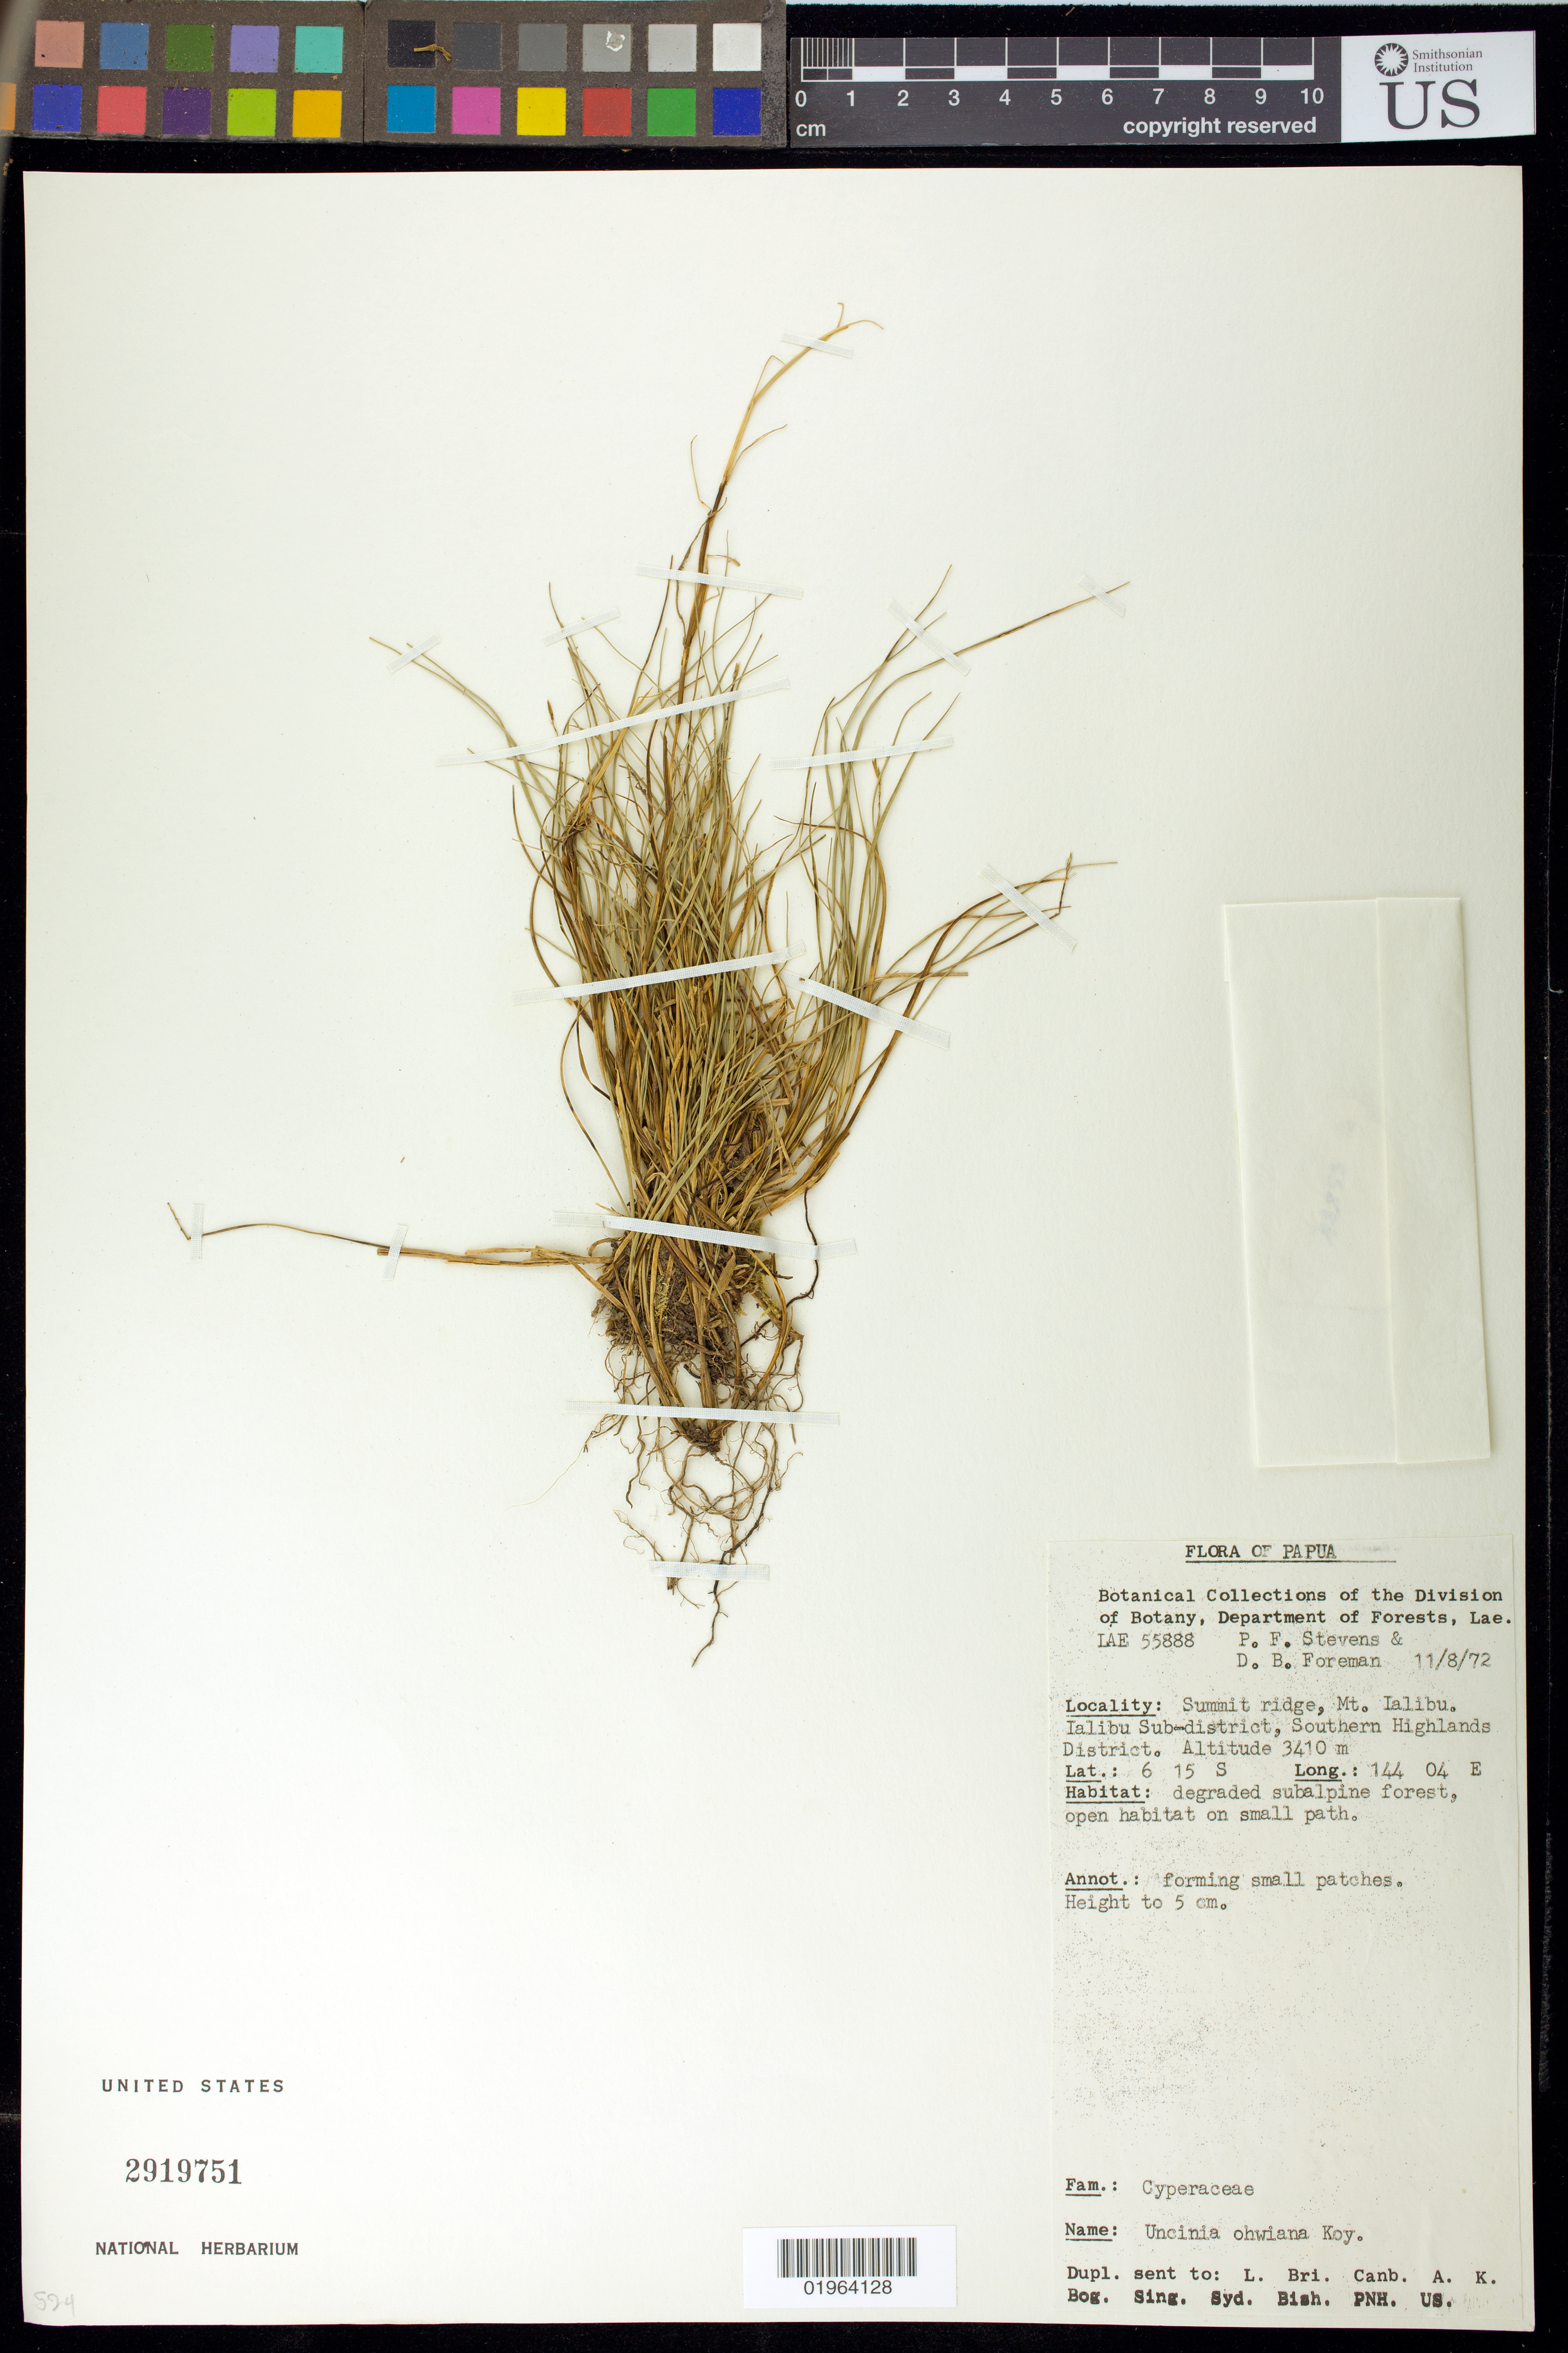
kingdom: Plantae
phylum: Tracheophyta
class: Liliopsida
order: Poales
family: Cyperaceae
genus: Carex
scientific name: Carex sclerophylla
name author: (Nelmes) K.L. Wilson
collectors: P. F. Stevens & D. Foreman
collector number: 55888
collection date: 1972-08-11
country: Papua New Guinea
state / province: Southern Highlands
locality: Summit Ridge, Mt. Ialibu, Ialibu Sub-district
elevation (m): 3410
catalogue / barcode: US 2919751